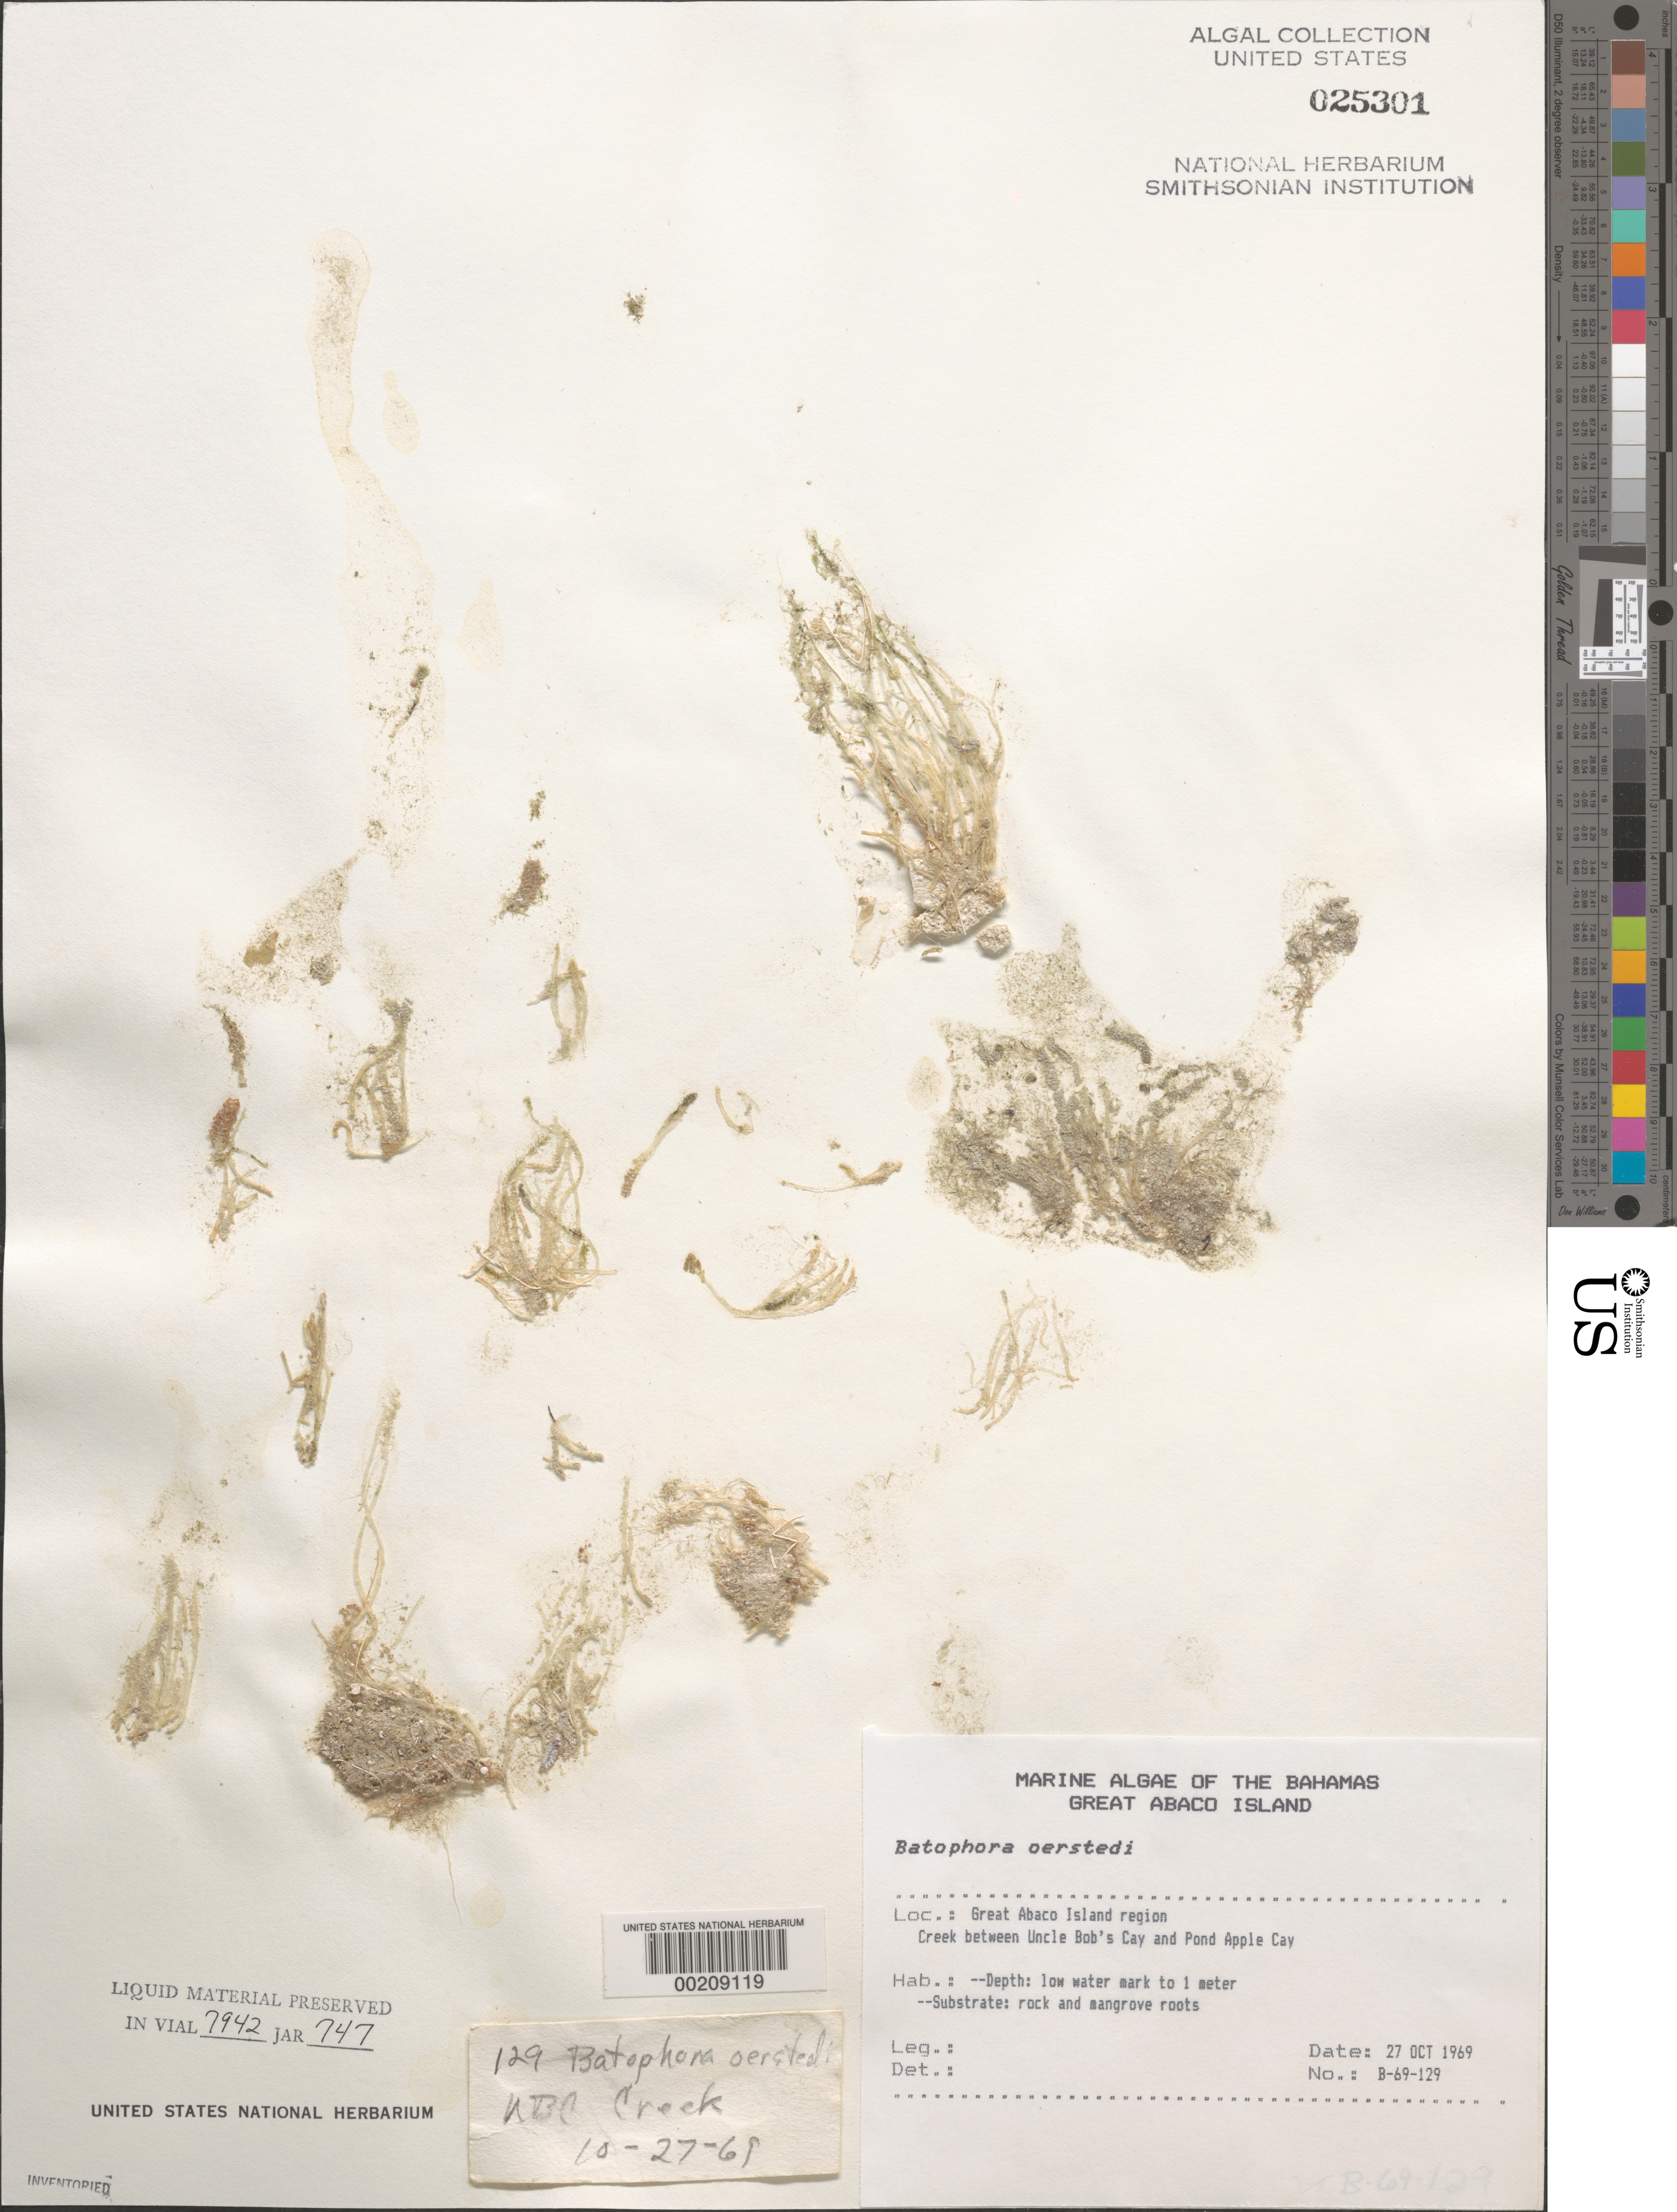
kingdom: Plantae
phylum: Chlorophyta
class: Ulvophyceae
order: Dasycladales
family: Dasycladaceae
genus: Batophora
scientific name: Batophora oerstedii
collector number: B-69-129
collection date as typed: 27 Oct 1969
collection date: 1969-10-27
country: Bahamas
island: Great Abaco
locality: Between Uncle Bob's Cay and Pond Apple Cay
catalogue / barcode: US 25301